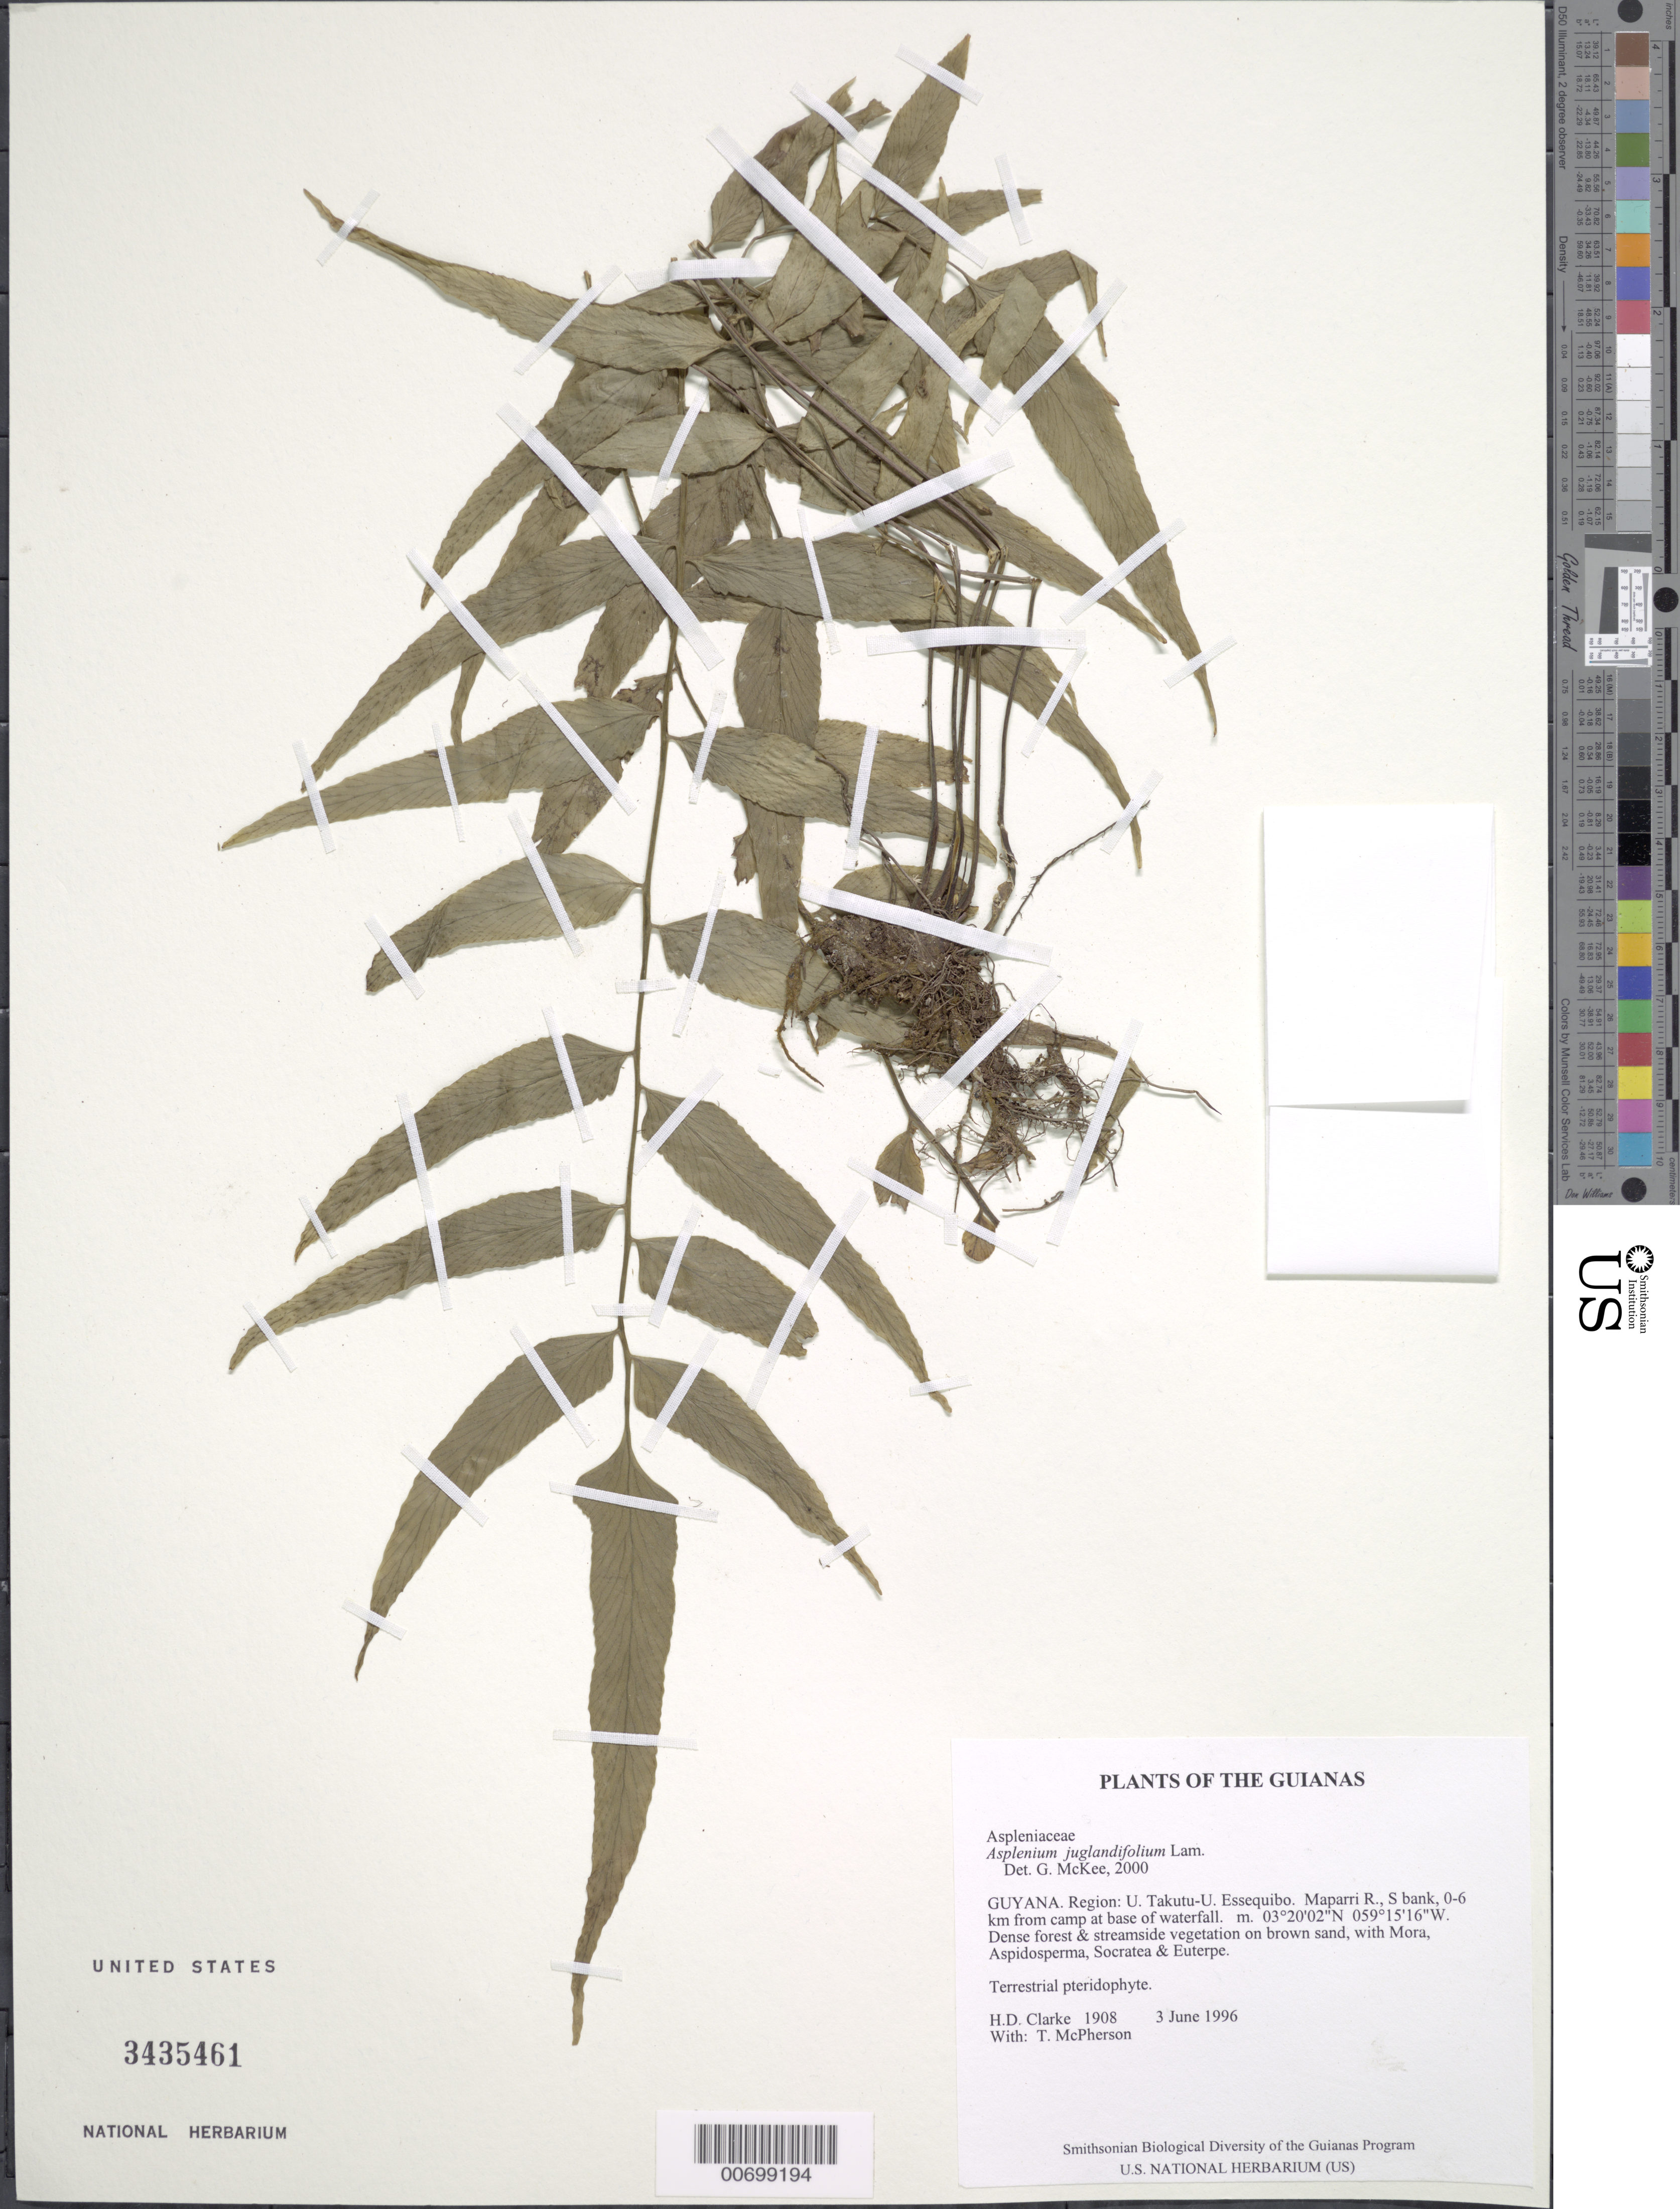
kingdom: Plantae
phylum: Tracheophyta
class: Polypodiopsida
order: Polypodiales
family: Aspleniaceae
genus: Asplenium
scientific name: Asplenium juglandifolium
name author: Lam.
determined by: McKee, G. S., (US), NMNH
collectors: H. D. Clarke & T. McPherson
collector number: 1908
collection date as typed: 3 June 1996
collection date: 1996-06-03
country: Guyana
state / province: U. Takutu-U. Essequibo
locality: Maparri R., S bank, 0-6 km from camp at base of waterfall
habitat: Dense forest & streamside vegetation on brown sand, with Mora, Aspidosperma, Socratea & Euterpe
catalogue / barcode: US 3435461